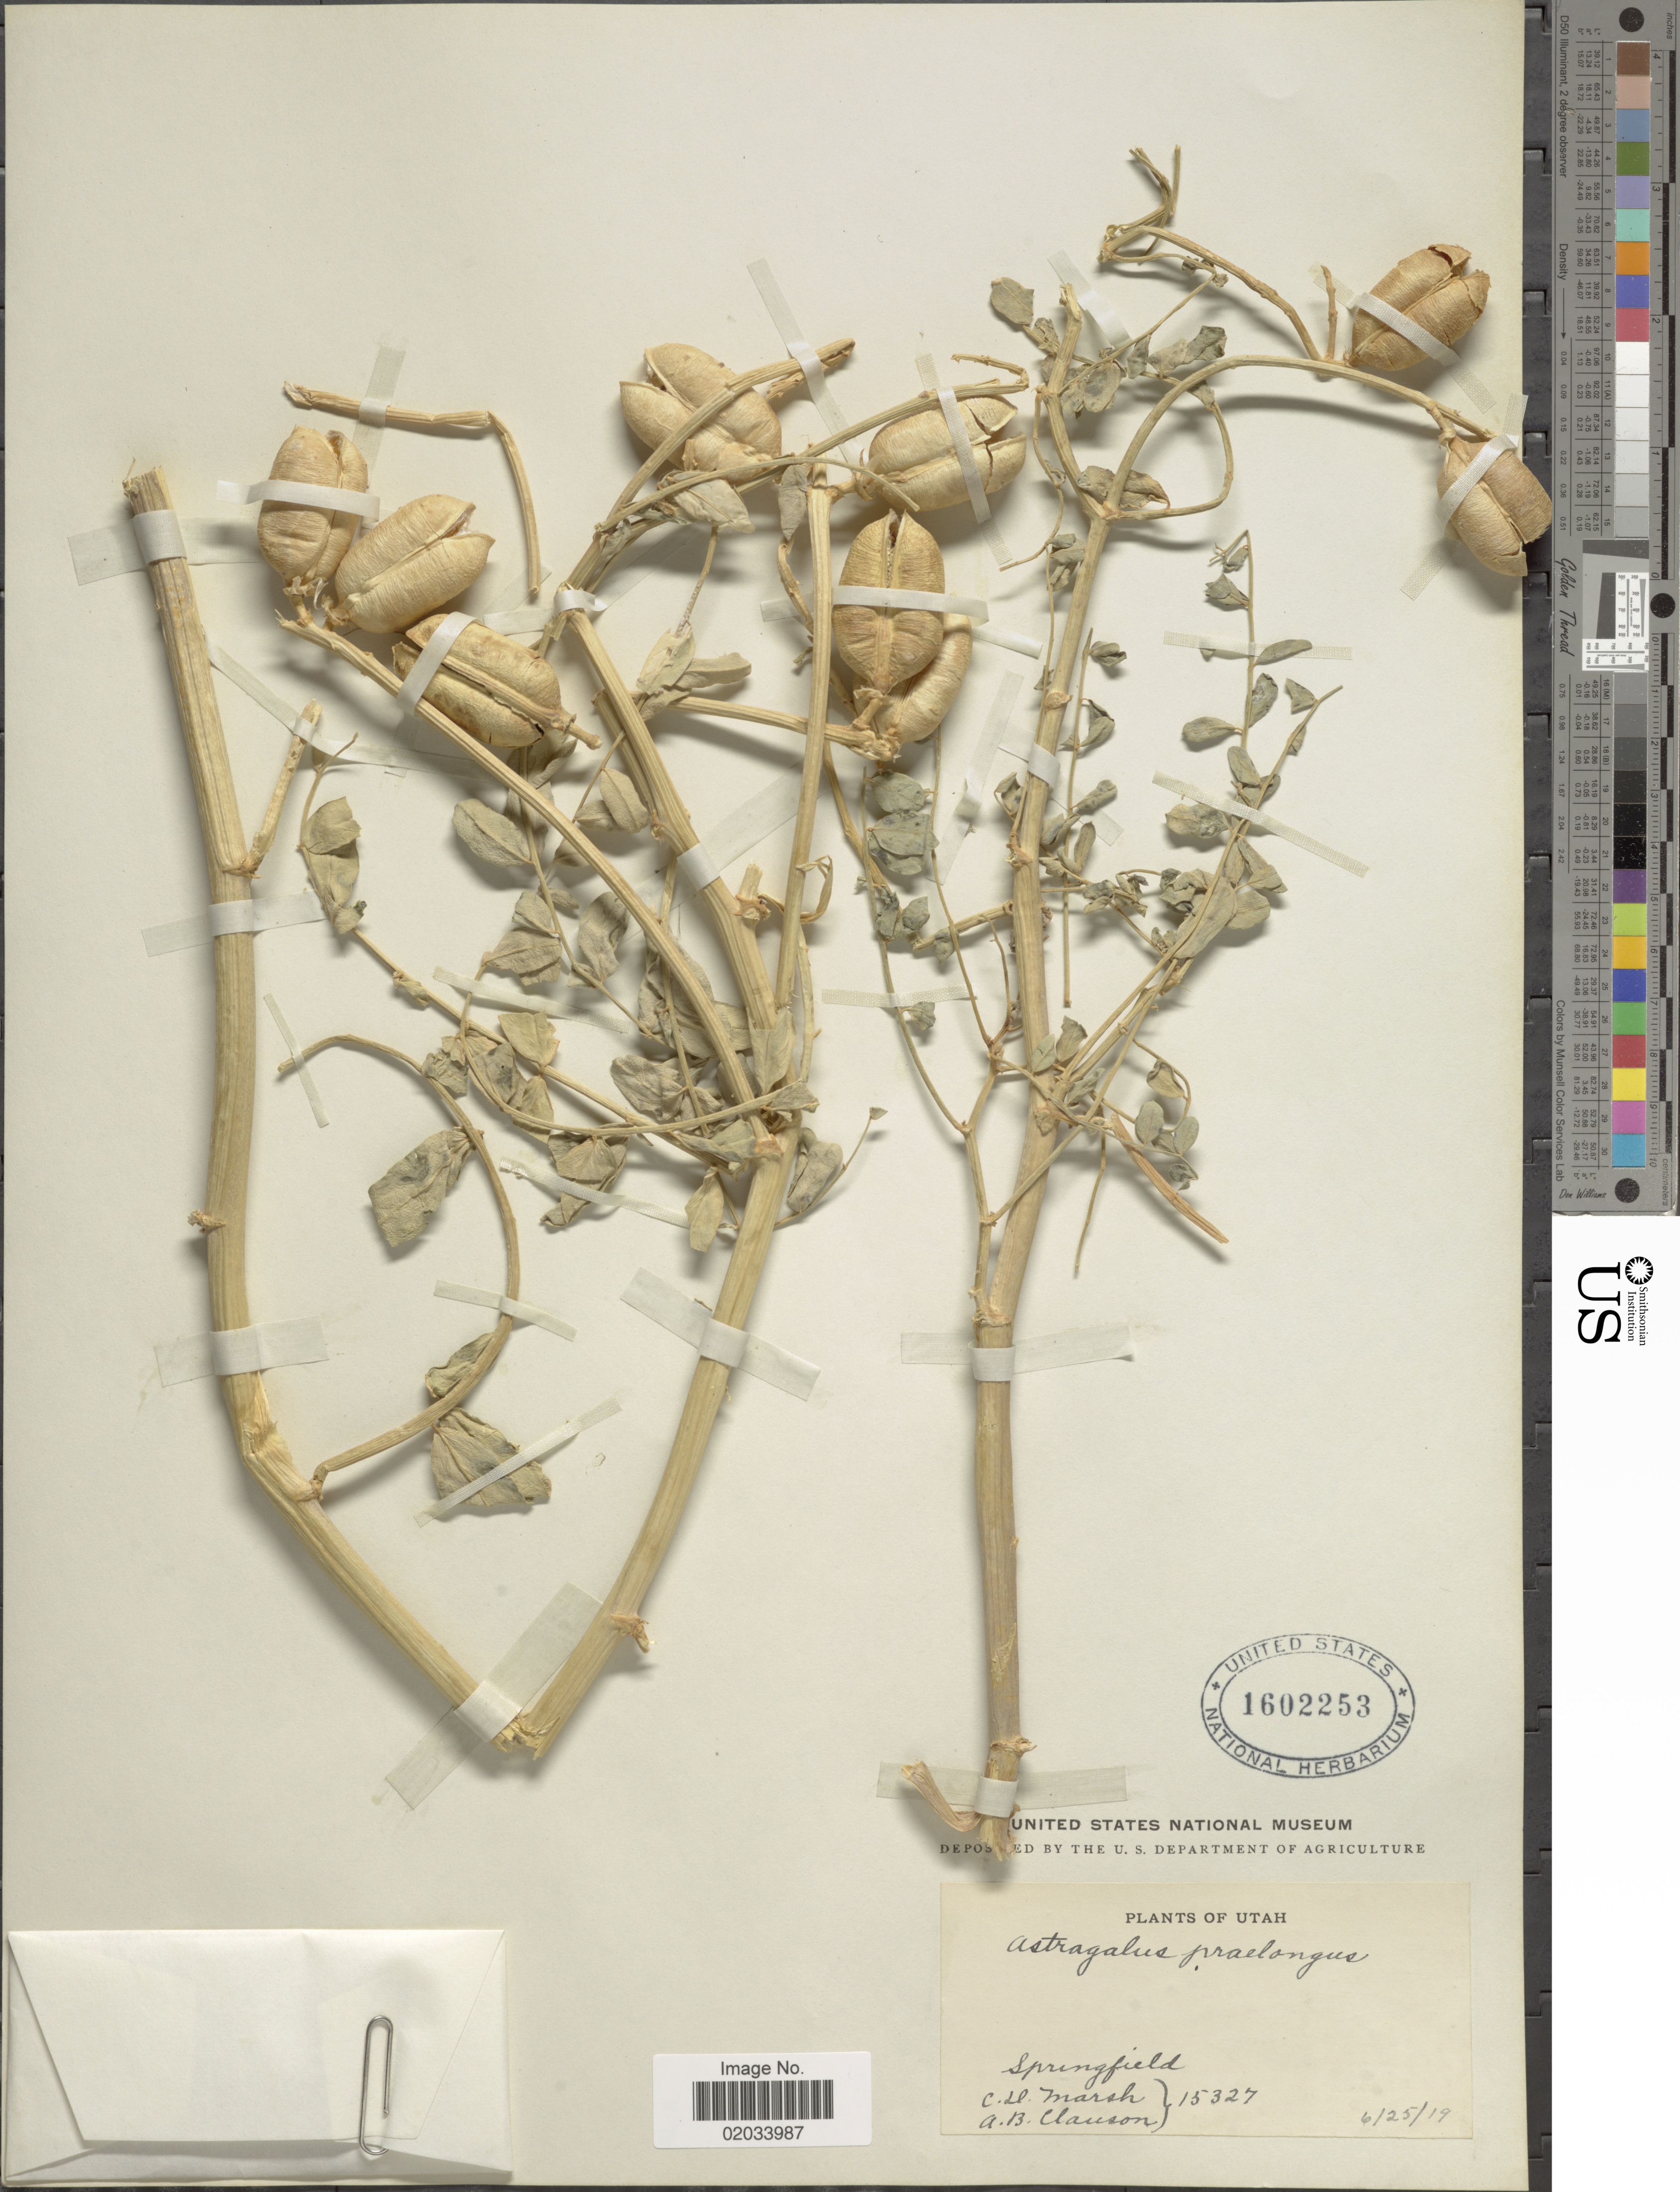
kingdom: Plantae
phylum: Tracheophyta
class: Magnoliopsida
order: Fabales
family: Fabaceae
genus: Astragalus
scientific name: Astragalus praelongus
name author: E. Sheld.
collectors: C. D. Marsh & A. Clauson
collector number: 15327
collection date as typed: Transcribed d/m/y: 25/6/19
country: United States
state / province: Utah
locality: Springfield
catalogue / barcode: US 1602253